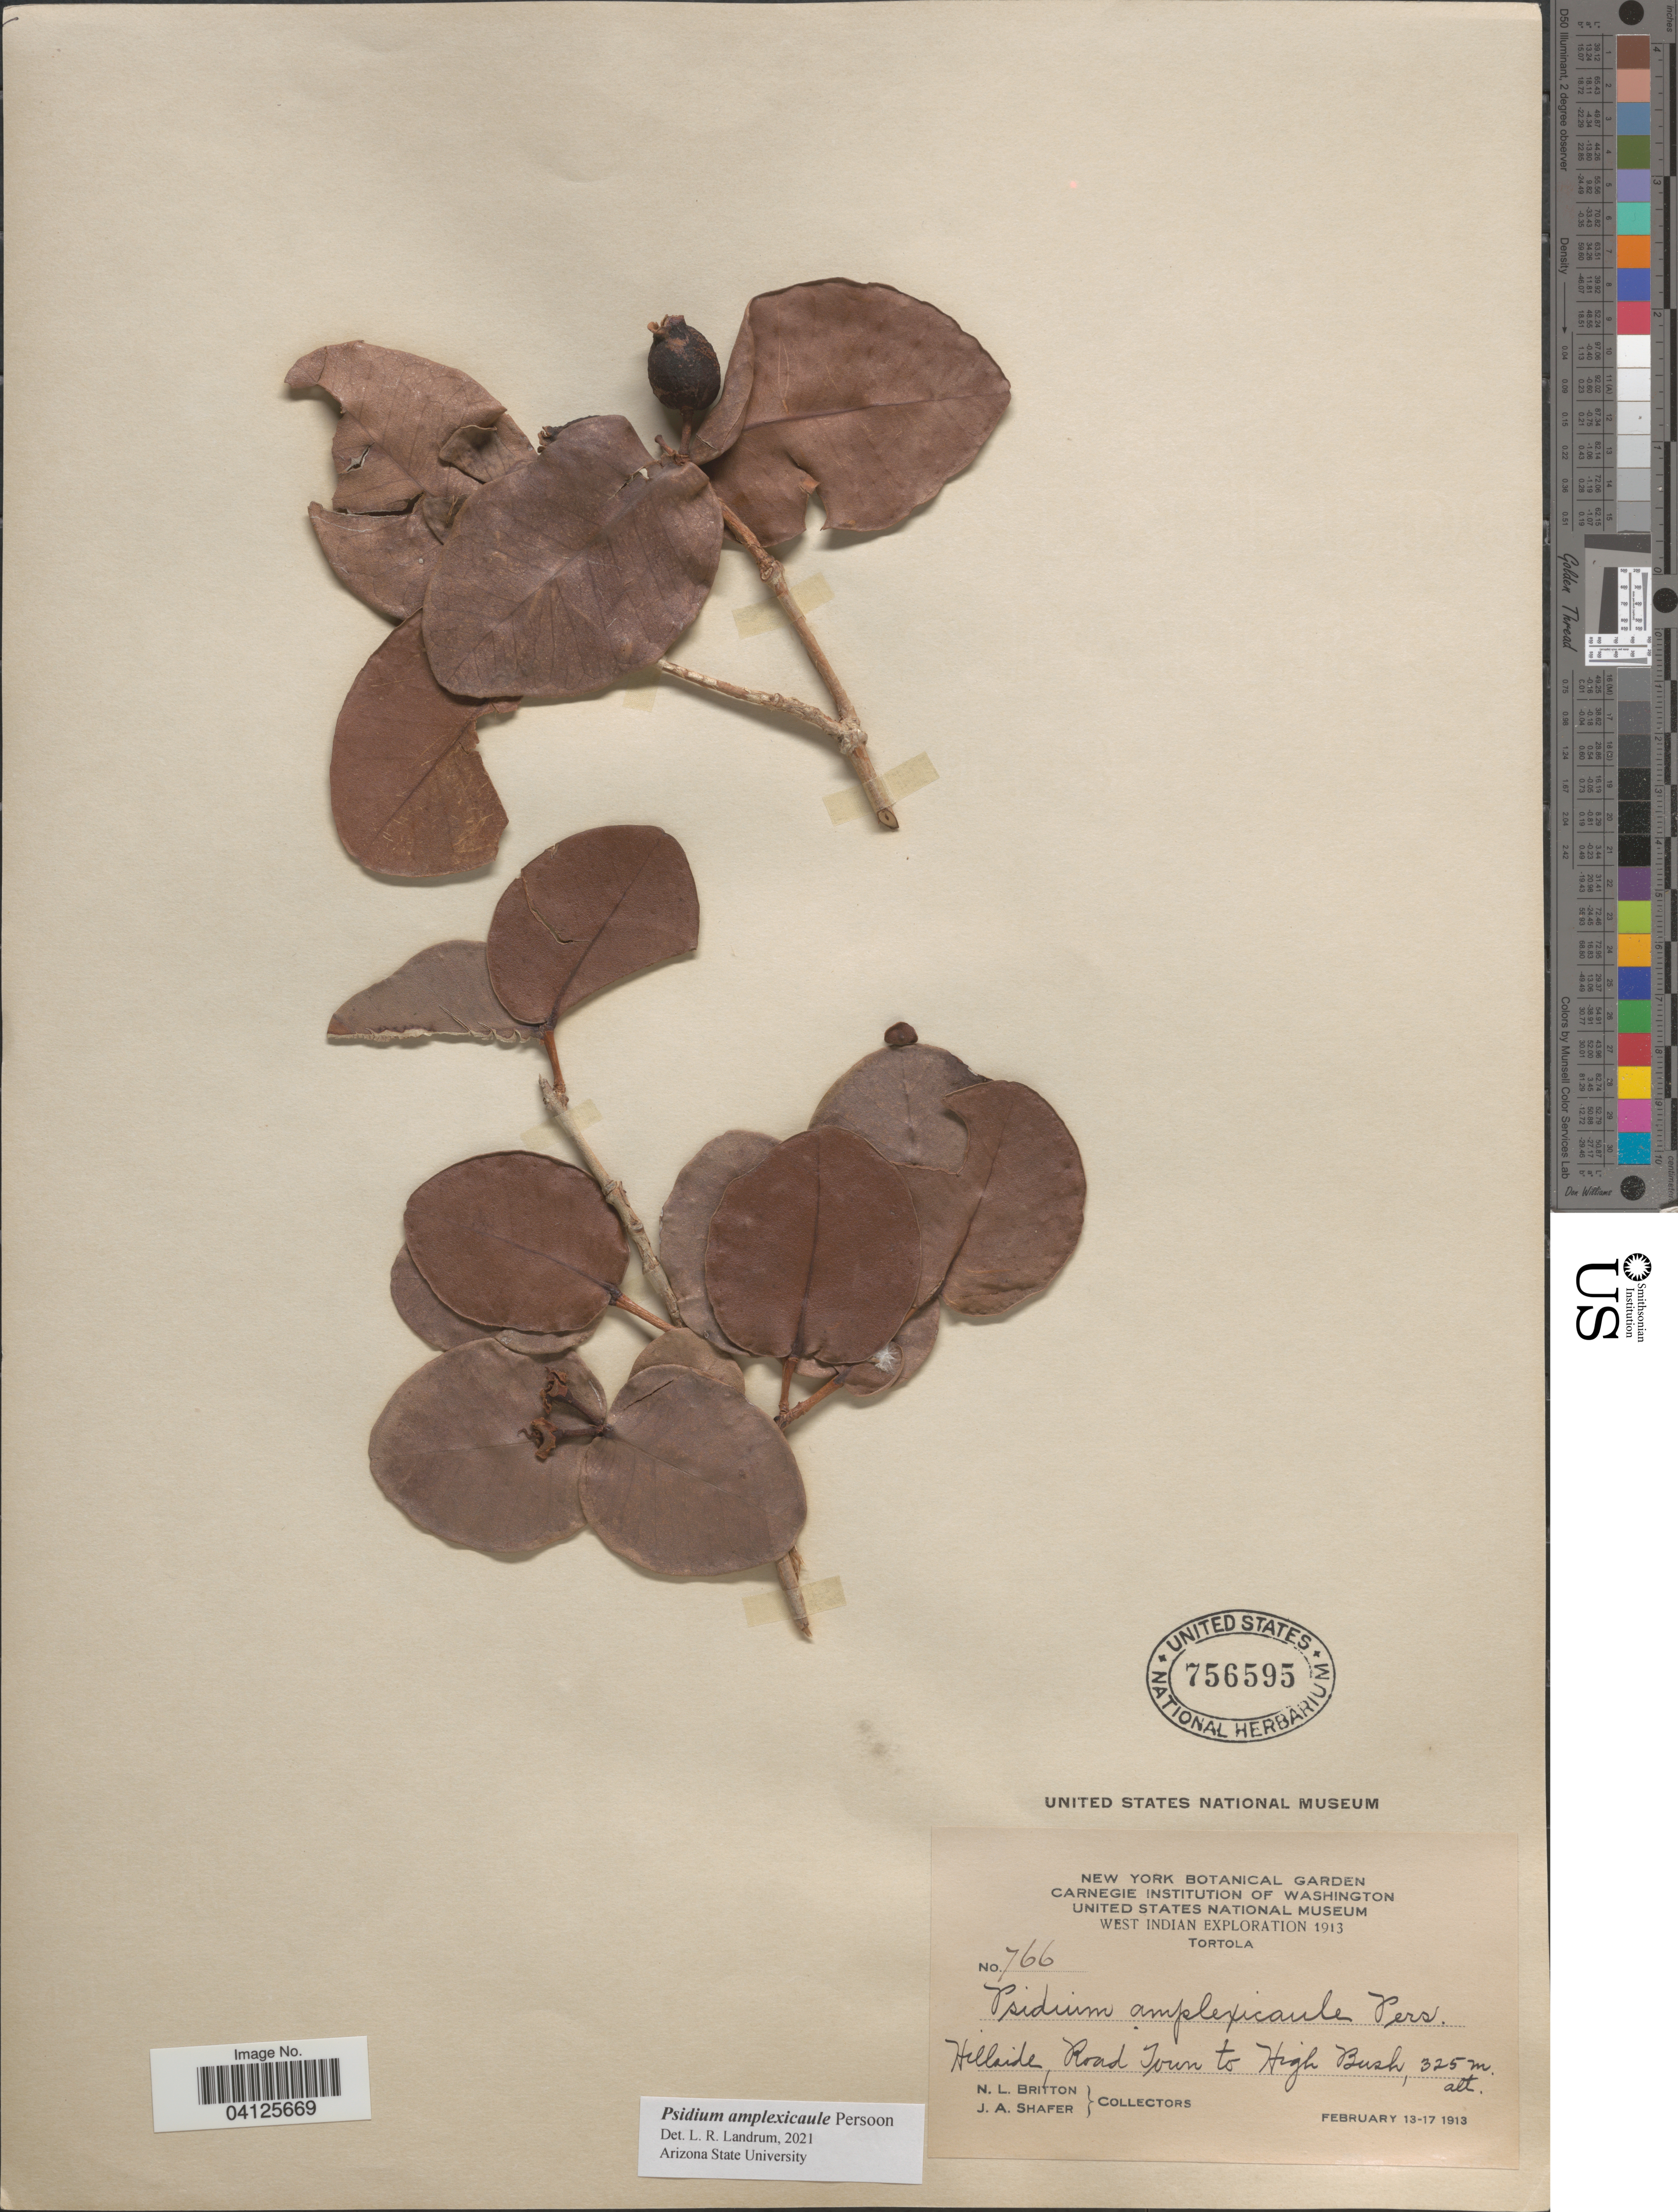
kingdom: Plantae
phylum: Tracheophyta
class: Magnoliopsida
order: Myrtales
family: Myrtaceae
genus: Psidium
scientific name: Psidium amplexicaule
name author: Pers.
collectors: Mrs. N. L. Britton & J. A. Shafer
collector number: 766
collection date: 1913-02-13/1913-02-17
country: British Virgin Islands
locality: West Indian Exploration 1913. Hillside, Road Town to High Bush.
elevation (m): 325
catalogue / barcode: US 756595